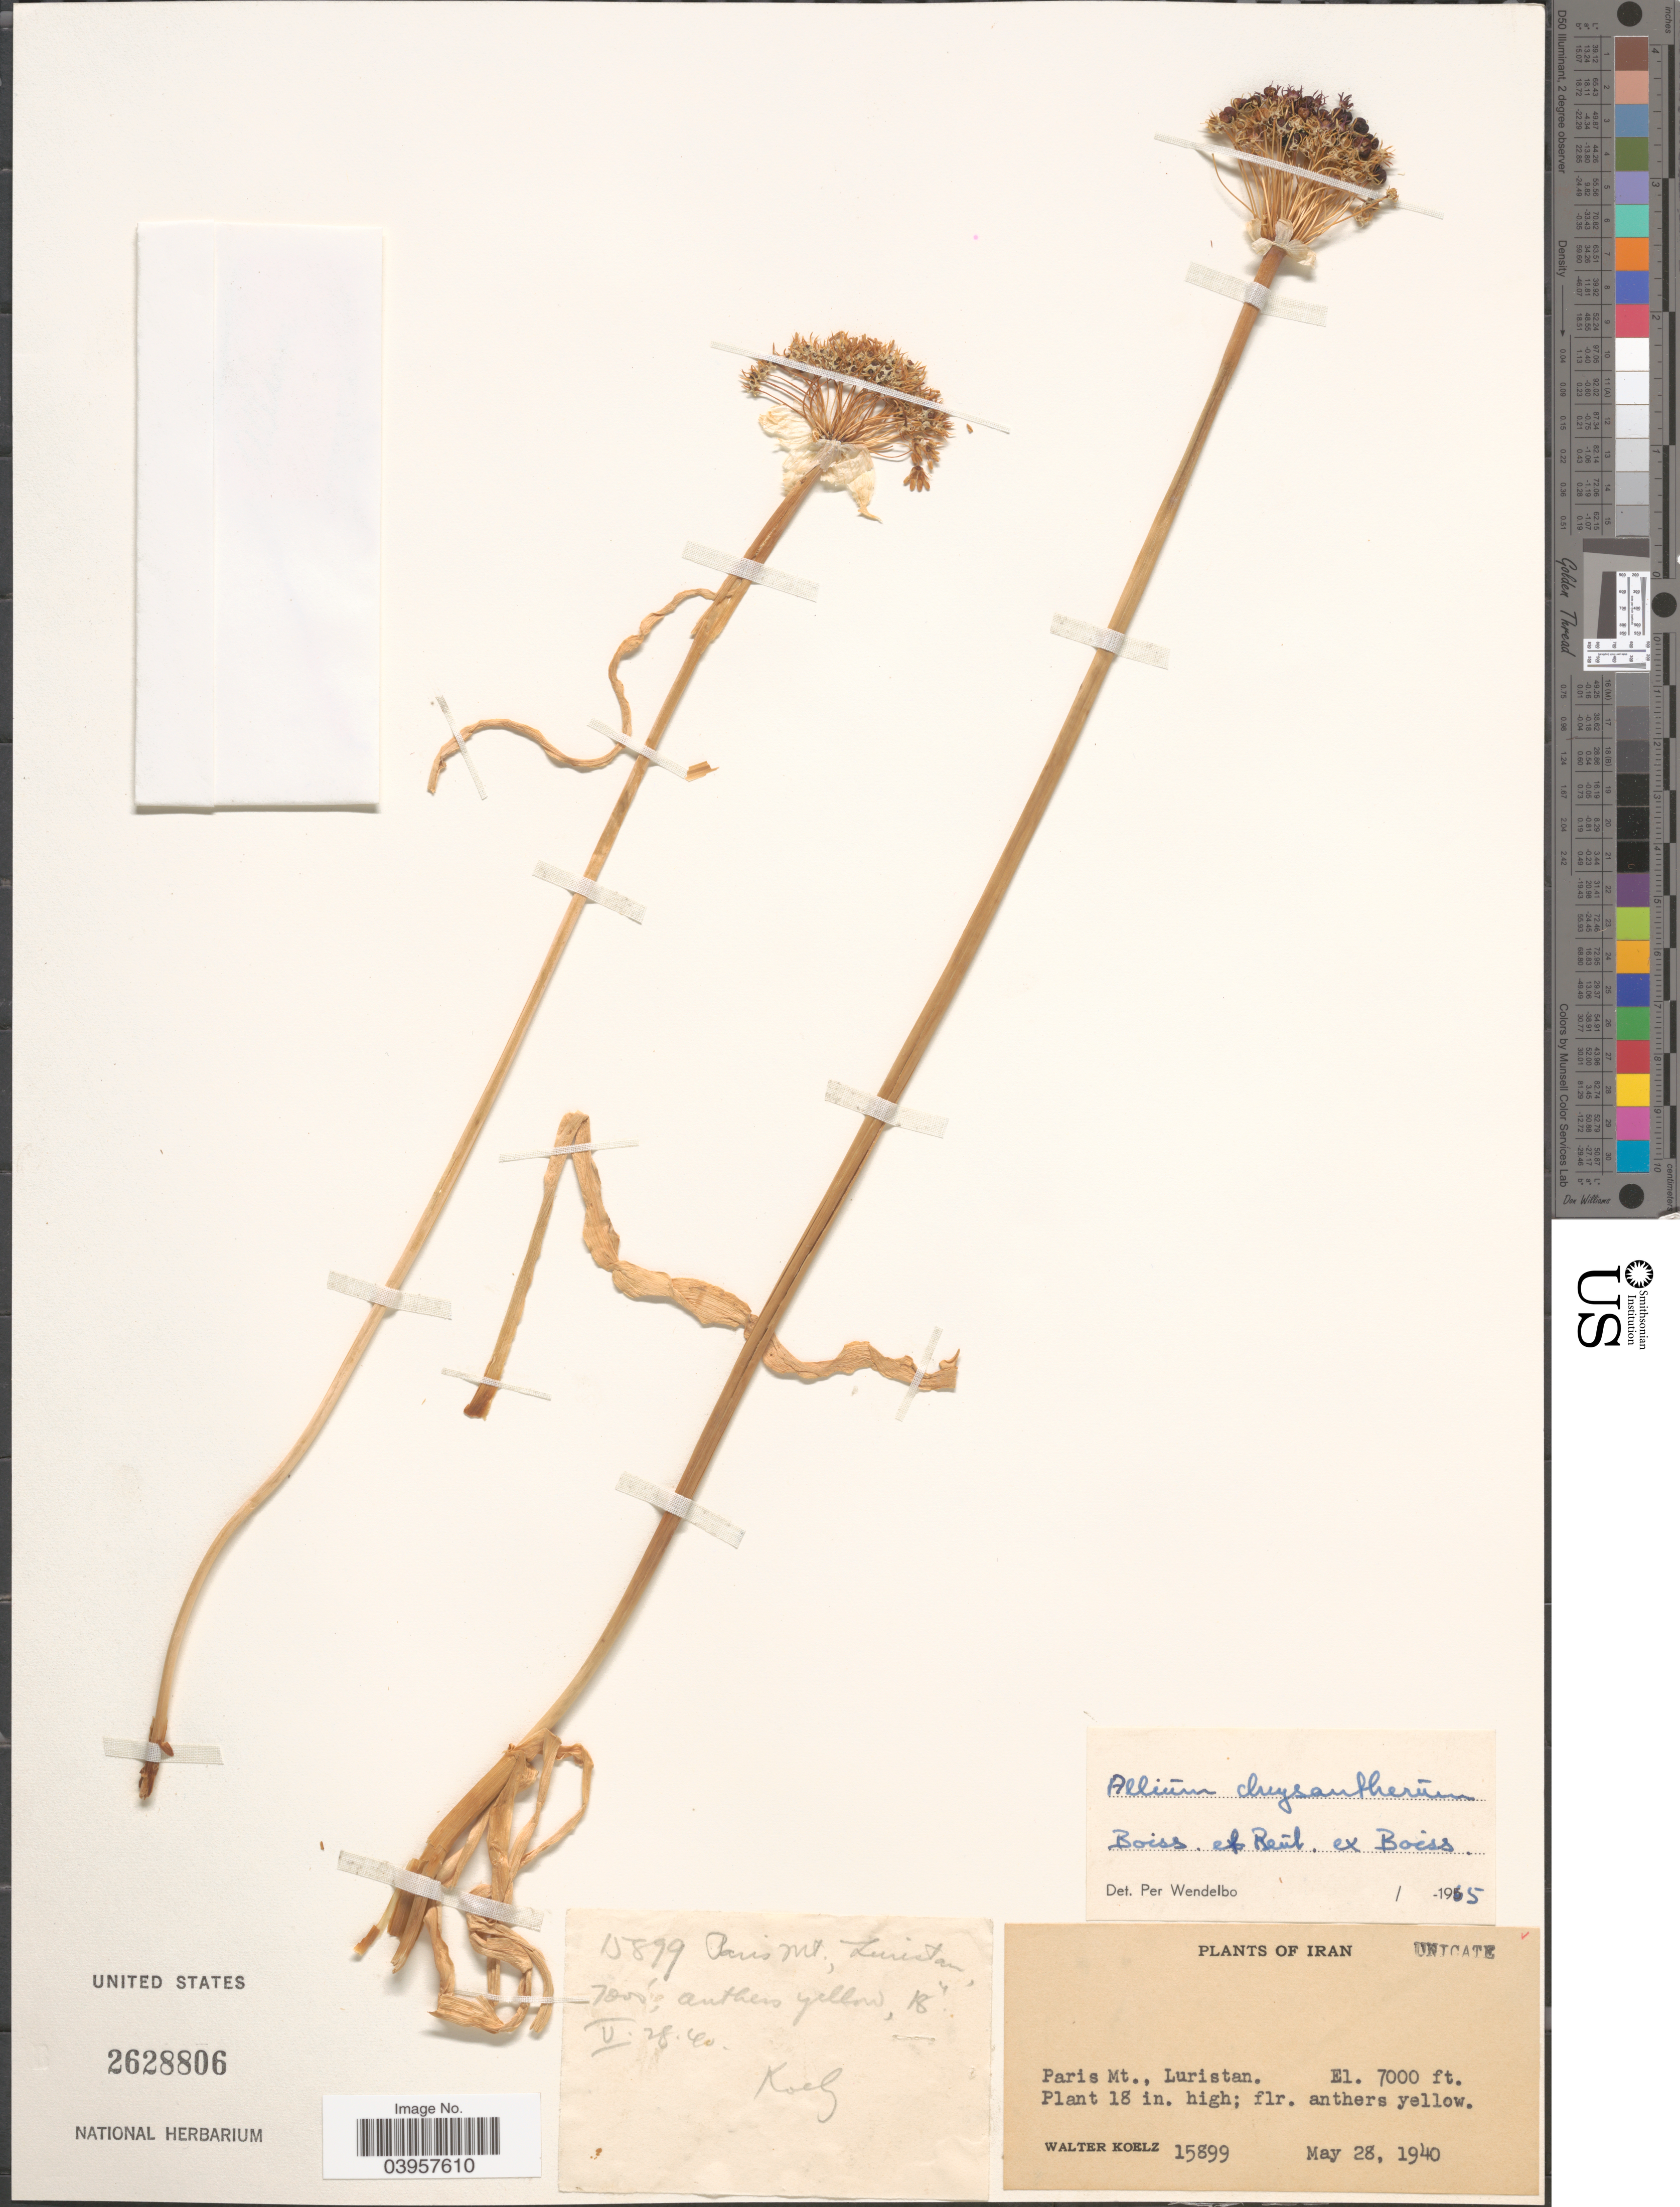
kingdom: Plantae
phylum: Tracheophyta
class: Liliopsida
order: Asparagales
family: Amaryllidaceae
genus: Allium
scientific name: Allium chrysantherum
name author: Boiss. & Reut.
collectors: W. N. Koelz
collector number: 15899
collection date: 1940-05-28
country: Iran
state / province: Hormozgan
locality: Paris Mt., Luristan.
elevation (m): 2134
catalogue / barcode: US 2628806